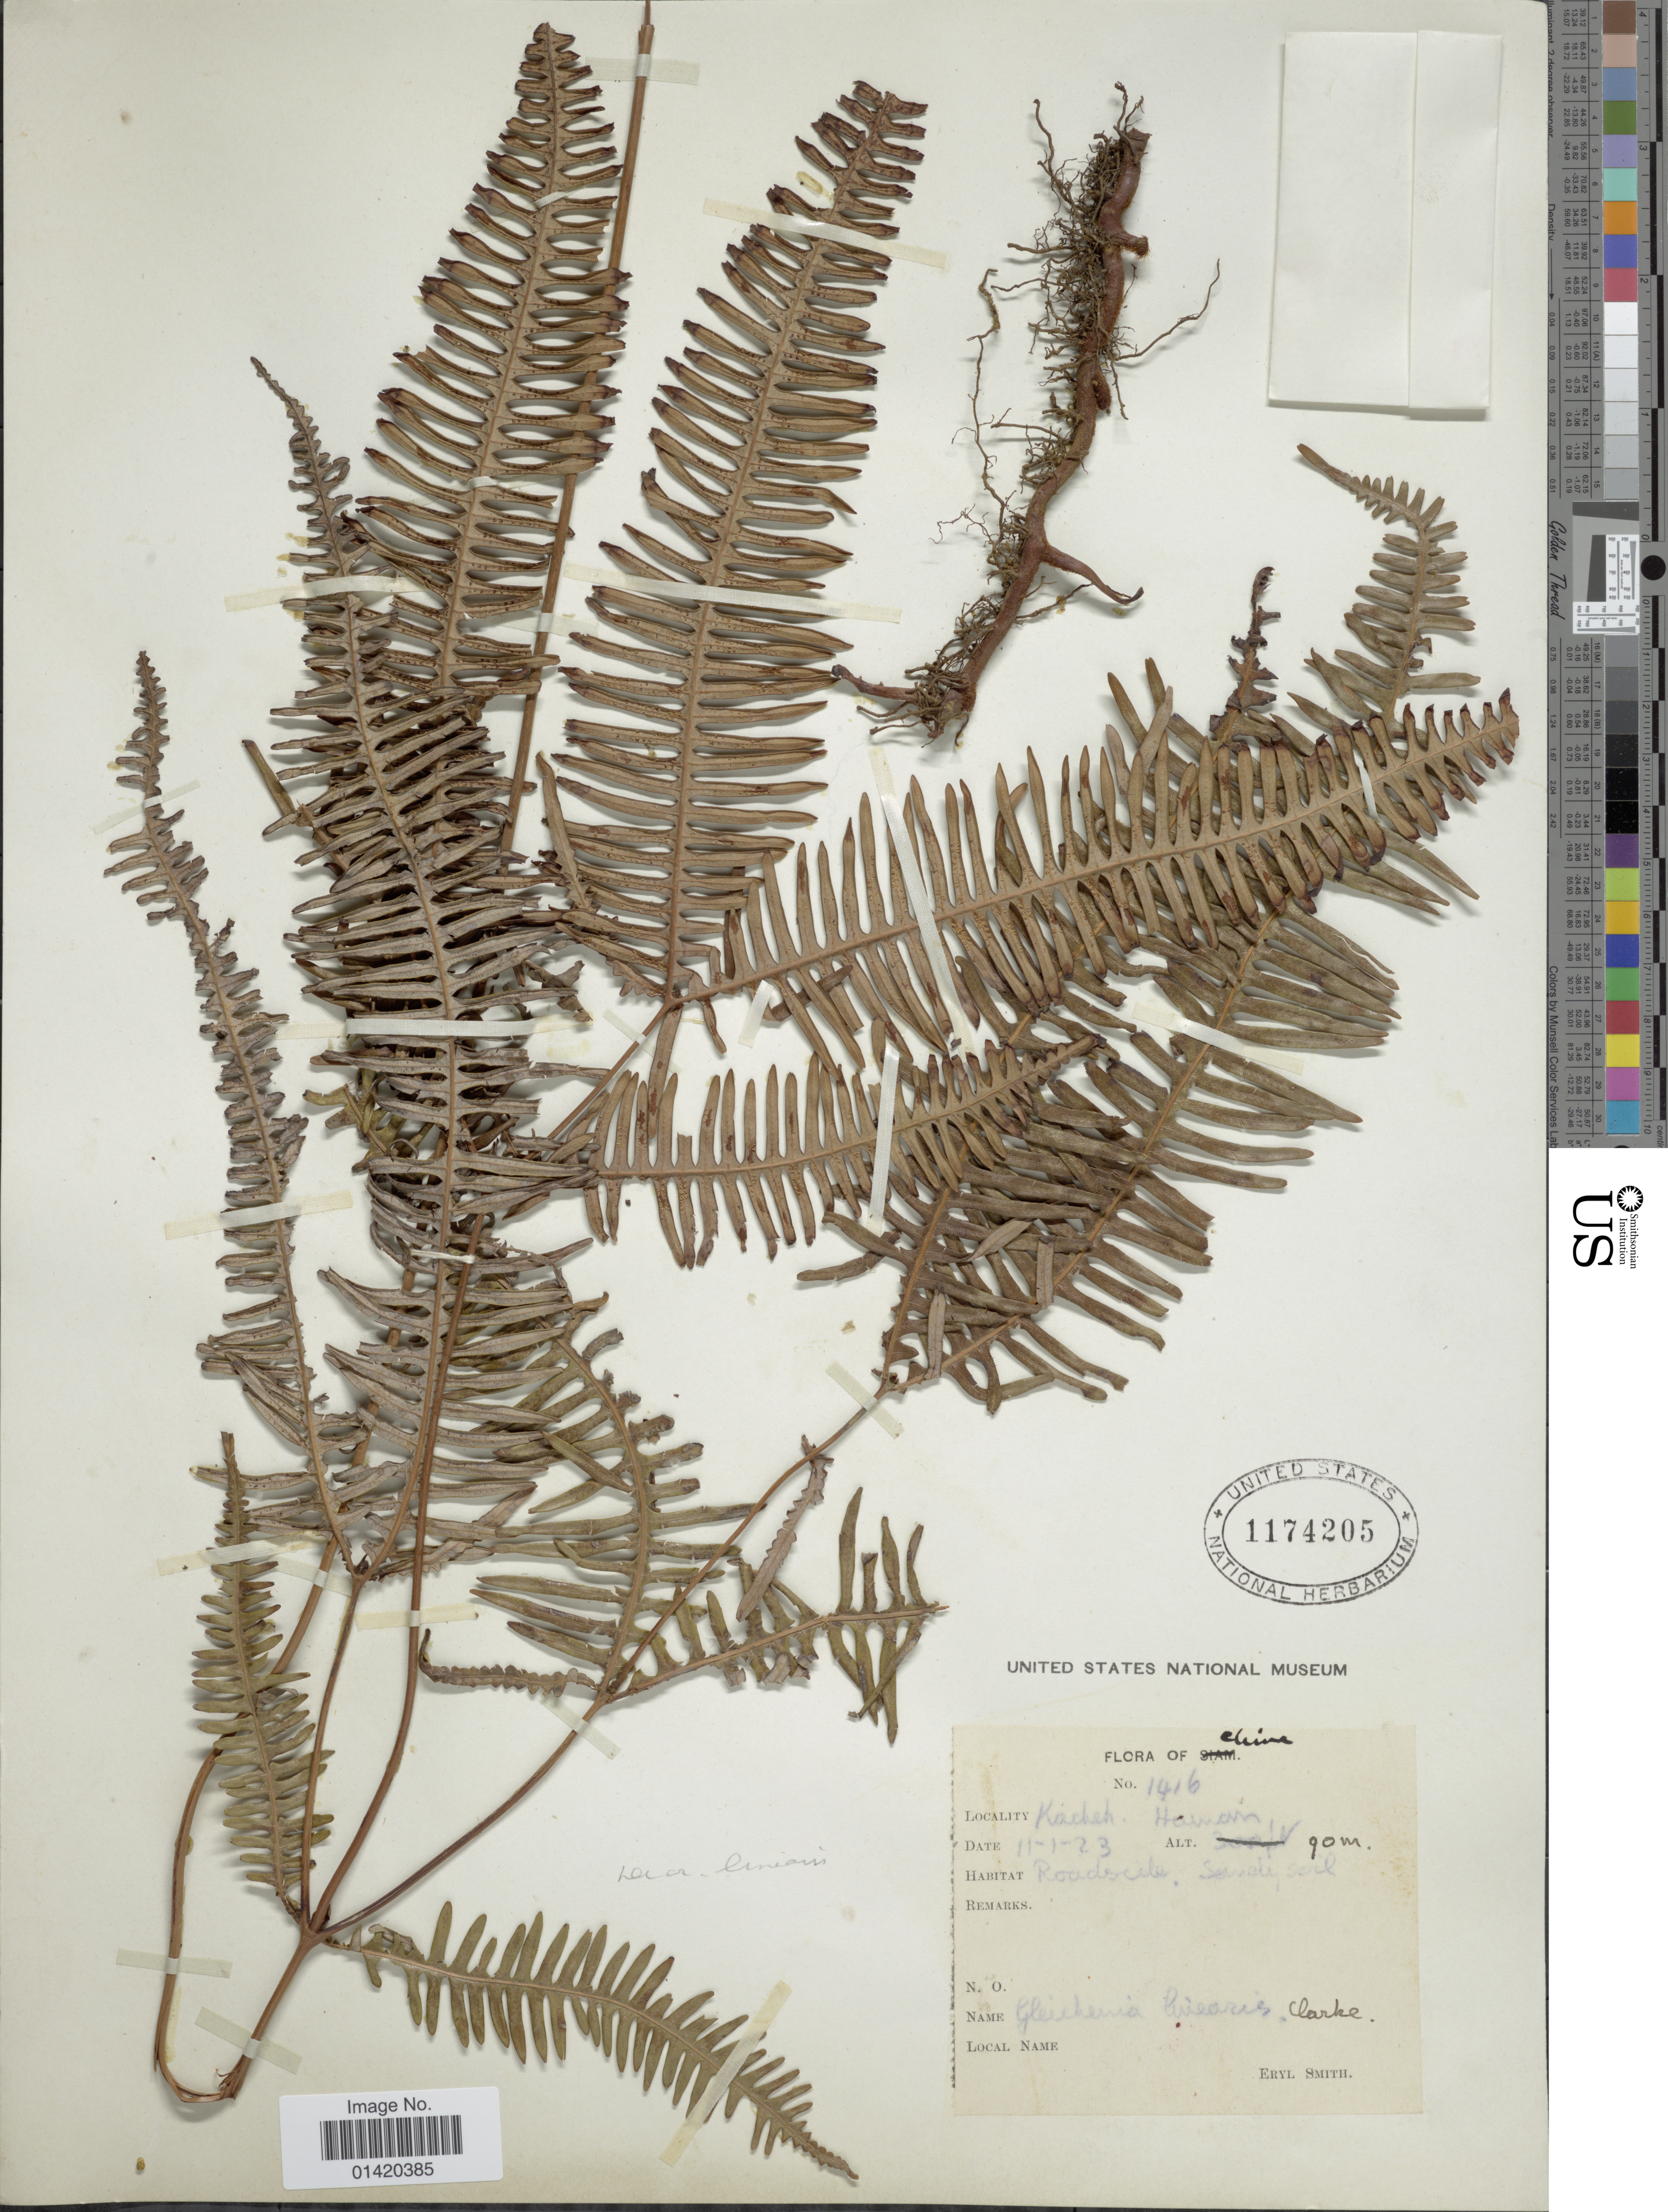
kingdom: Plantae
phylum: Tracheophyta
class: Polypodiopsida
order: Gleicheniales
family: Gleicheniaceae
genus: Dicranopteris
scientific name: Dicranopteris linearis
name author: (Burm. f.) Underw.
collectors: C. E. Smith Jr.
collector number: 1416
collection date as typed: Transcribed d/m/y: 11/1/23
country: China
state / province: Hainan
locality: Kacheh.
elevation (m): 90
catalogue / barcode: US 1174205